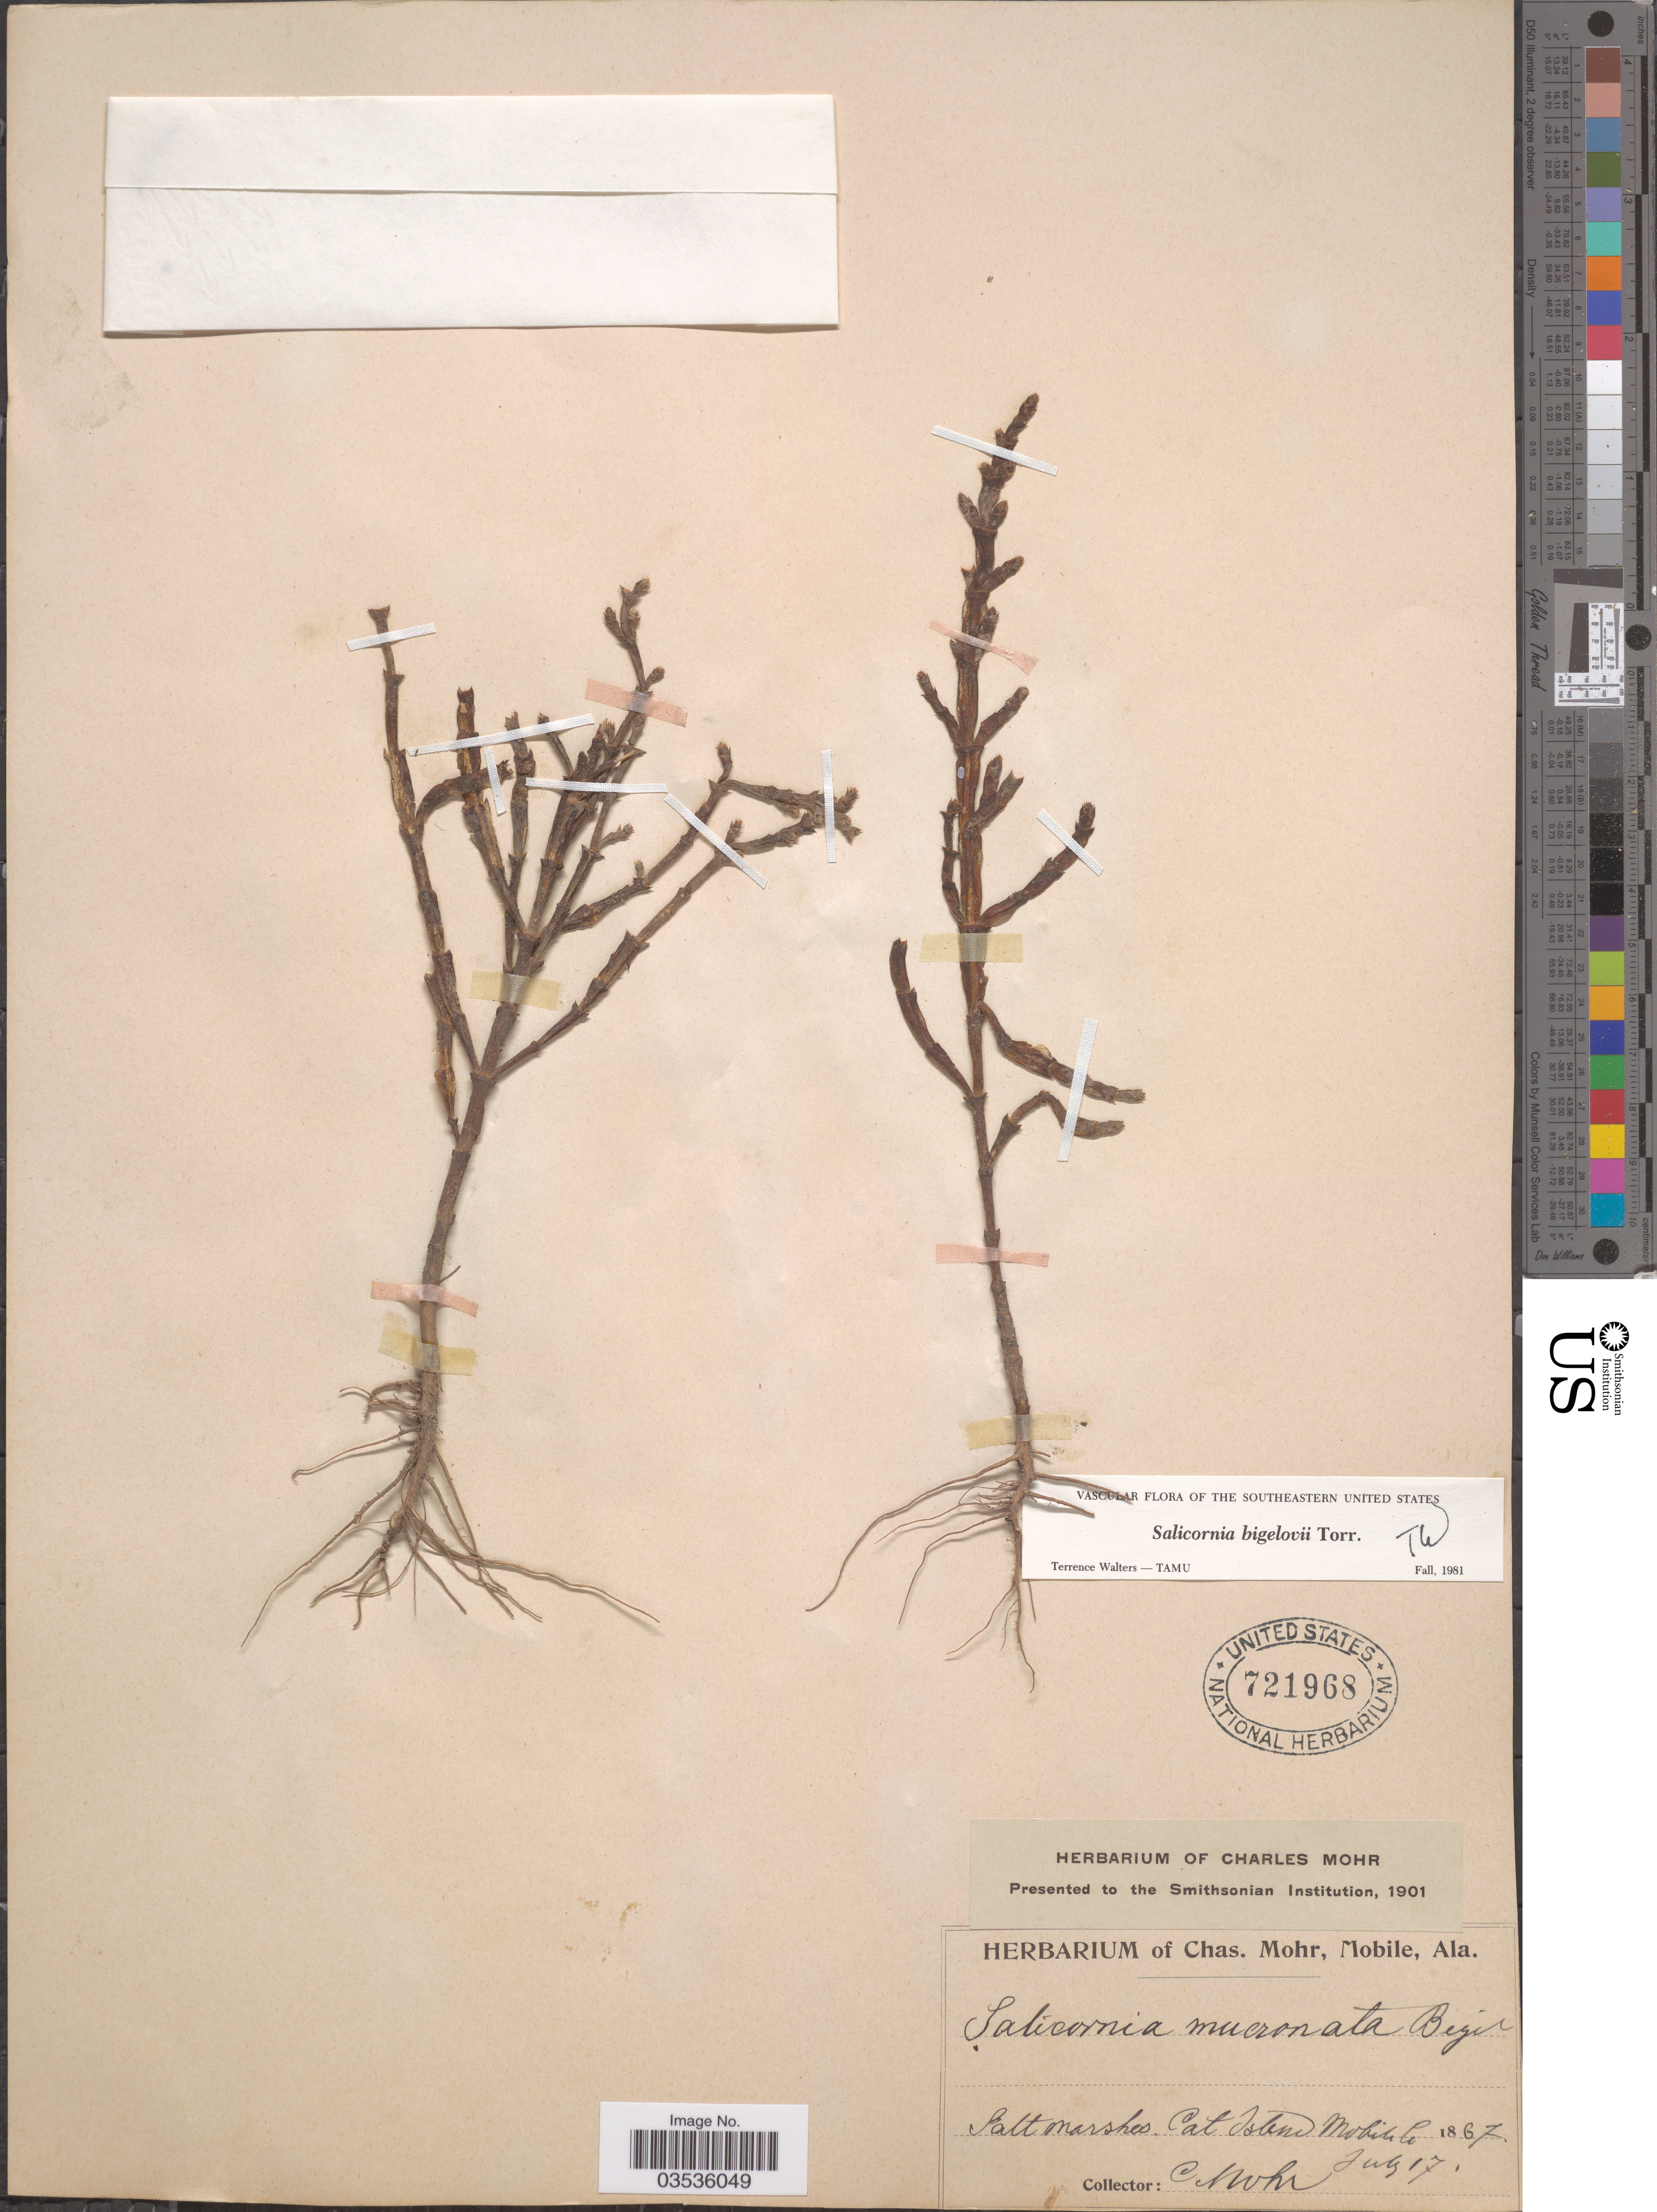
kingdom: Plantae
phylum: Tracheophyta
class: Magnoliopsida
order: Caryophyllales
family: Amaranthaceae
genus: Salicornia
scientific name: Salicornia bigelovii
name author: Torr.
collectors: Mohr, C. T. (herbarium)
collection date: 1867-07-17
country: United States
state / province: Alabama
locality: Salt marshes Cat Island. Mobile Co.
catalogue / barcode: US 721968